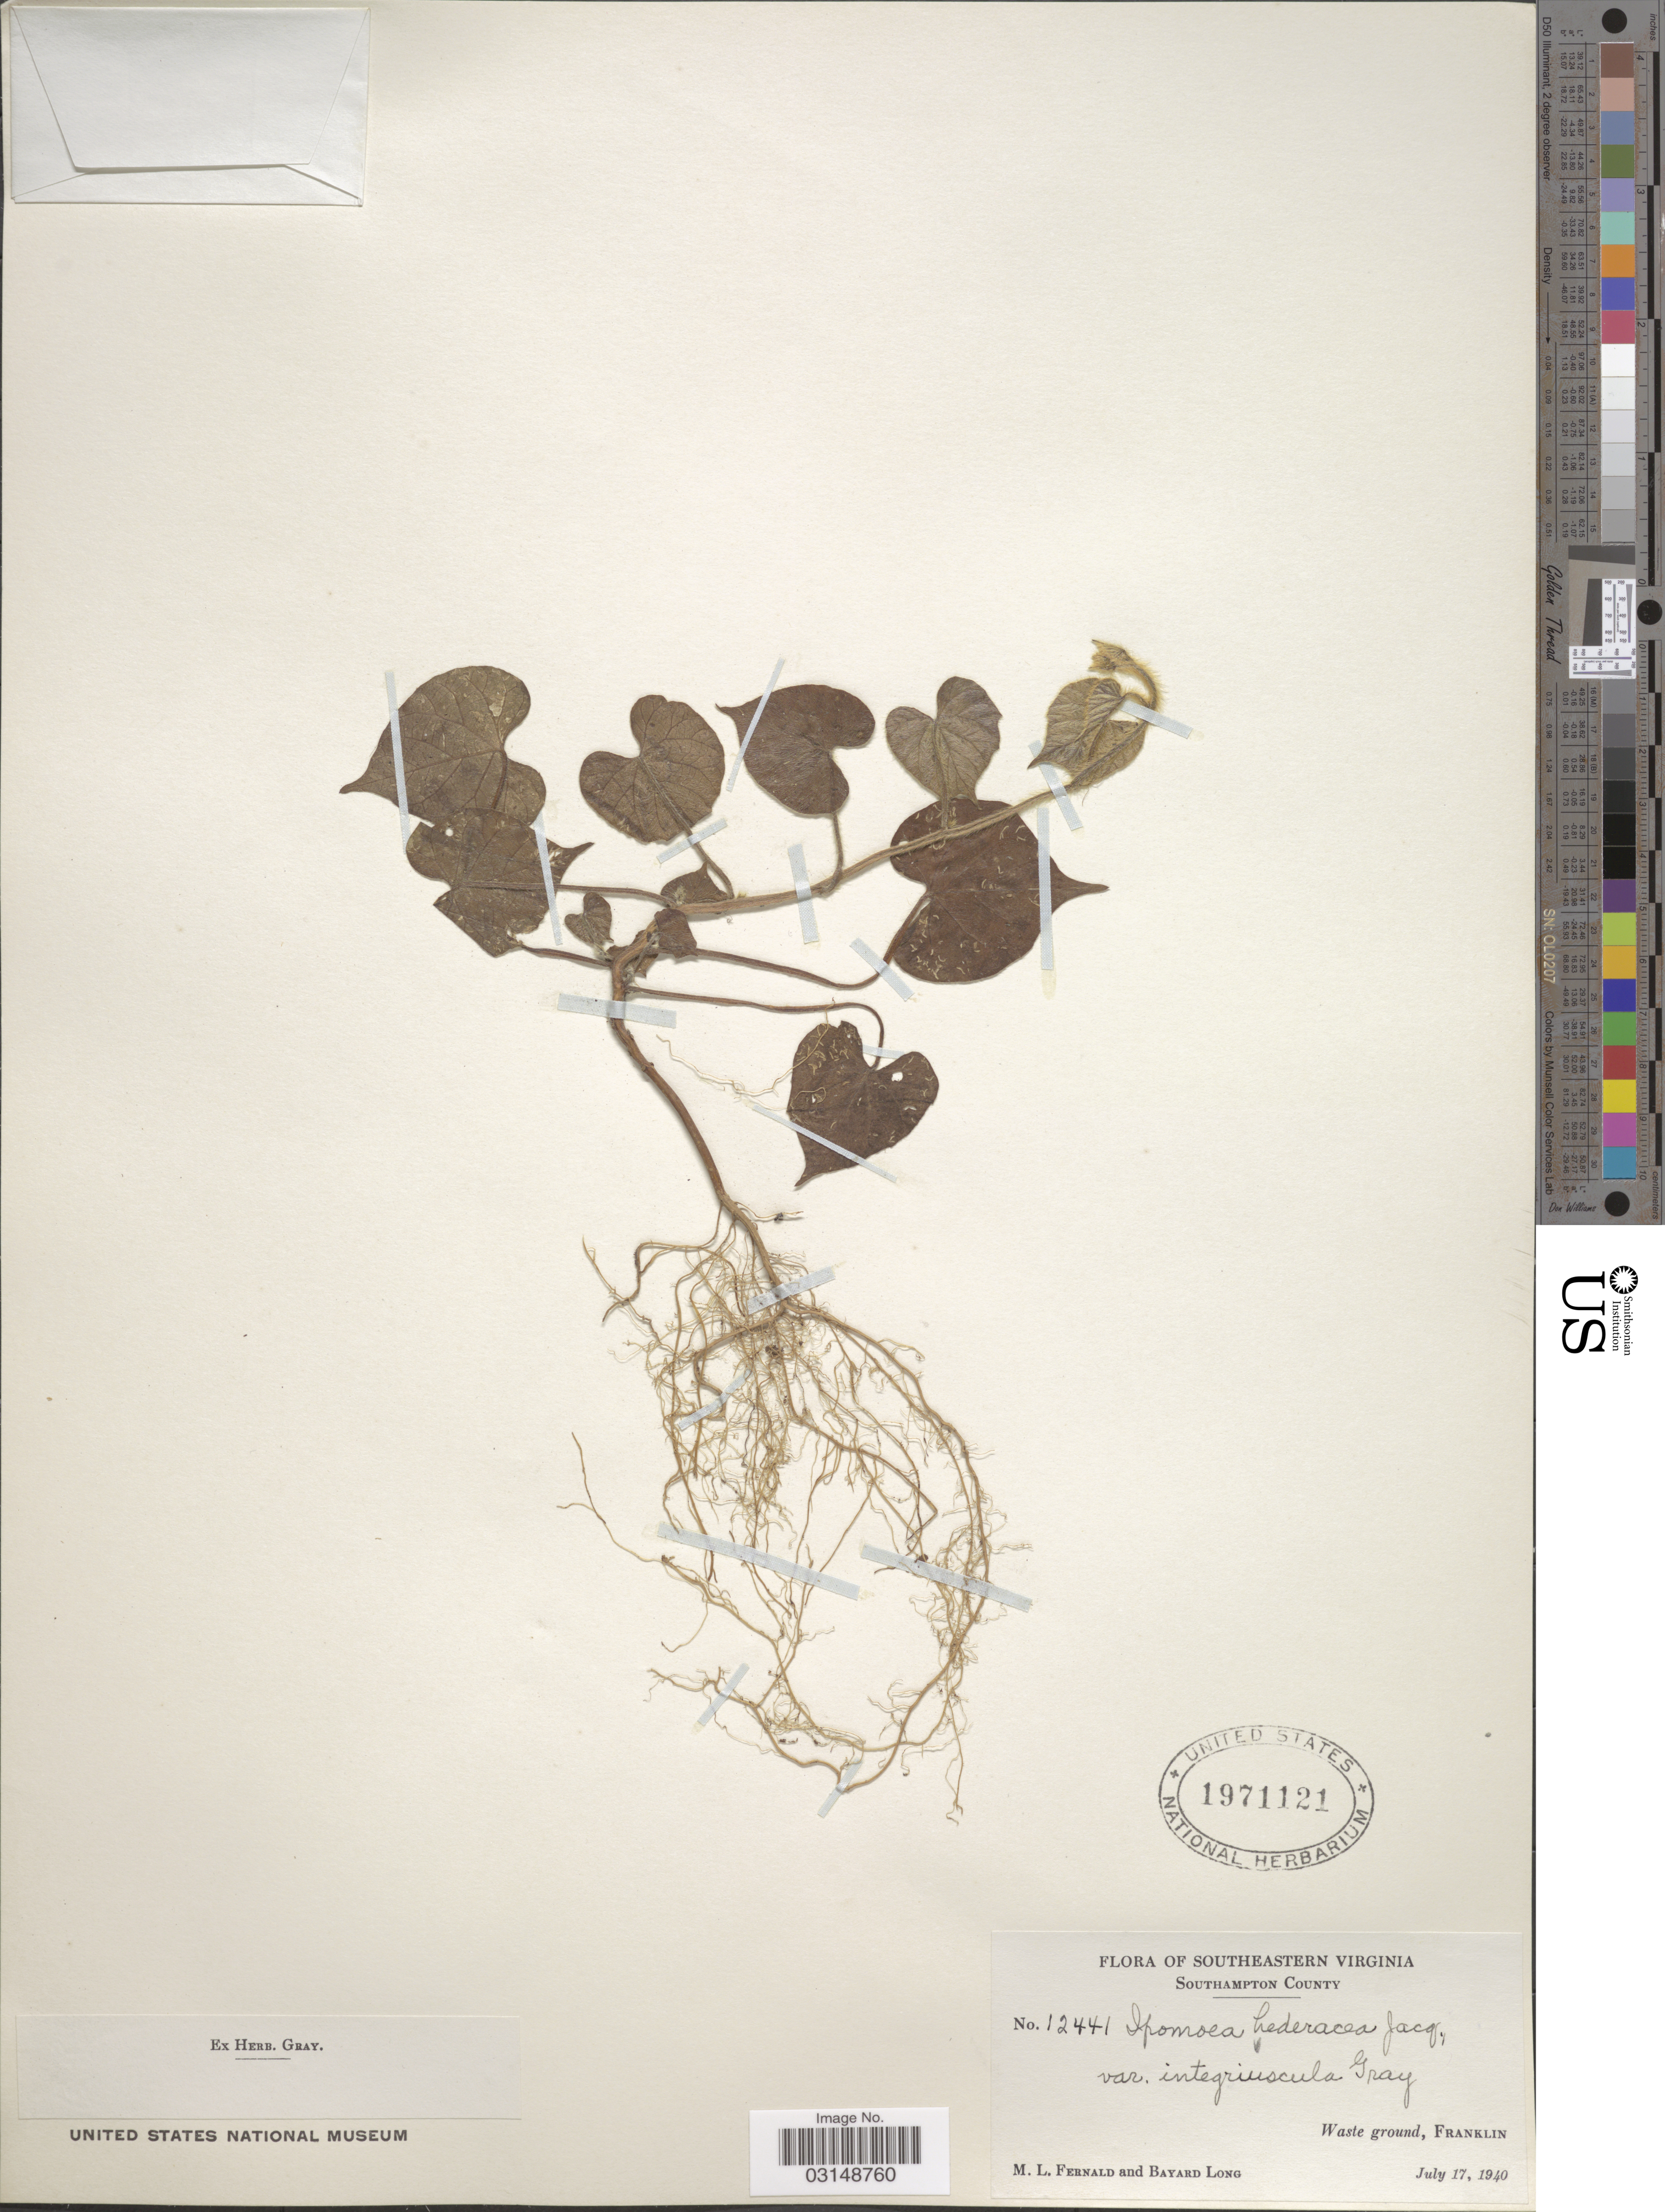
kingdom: Plantae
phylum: Tracheophyta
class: Magnoliopsida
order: Solanales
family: Convolvulaceae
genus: Ipomoea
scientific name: Ipomoea hederacea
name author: Jacq.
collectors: M. L. Fernald & B. Long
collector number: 12441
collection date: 1940-07-17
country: United States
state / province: Virginia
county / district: Southampton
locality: Southeastern Virginia. Southampton County. Franklin.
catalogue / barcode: US 1971121